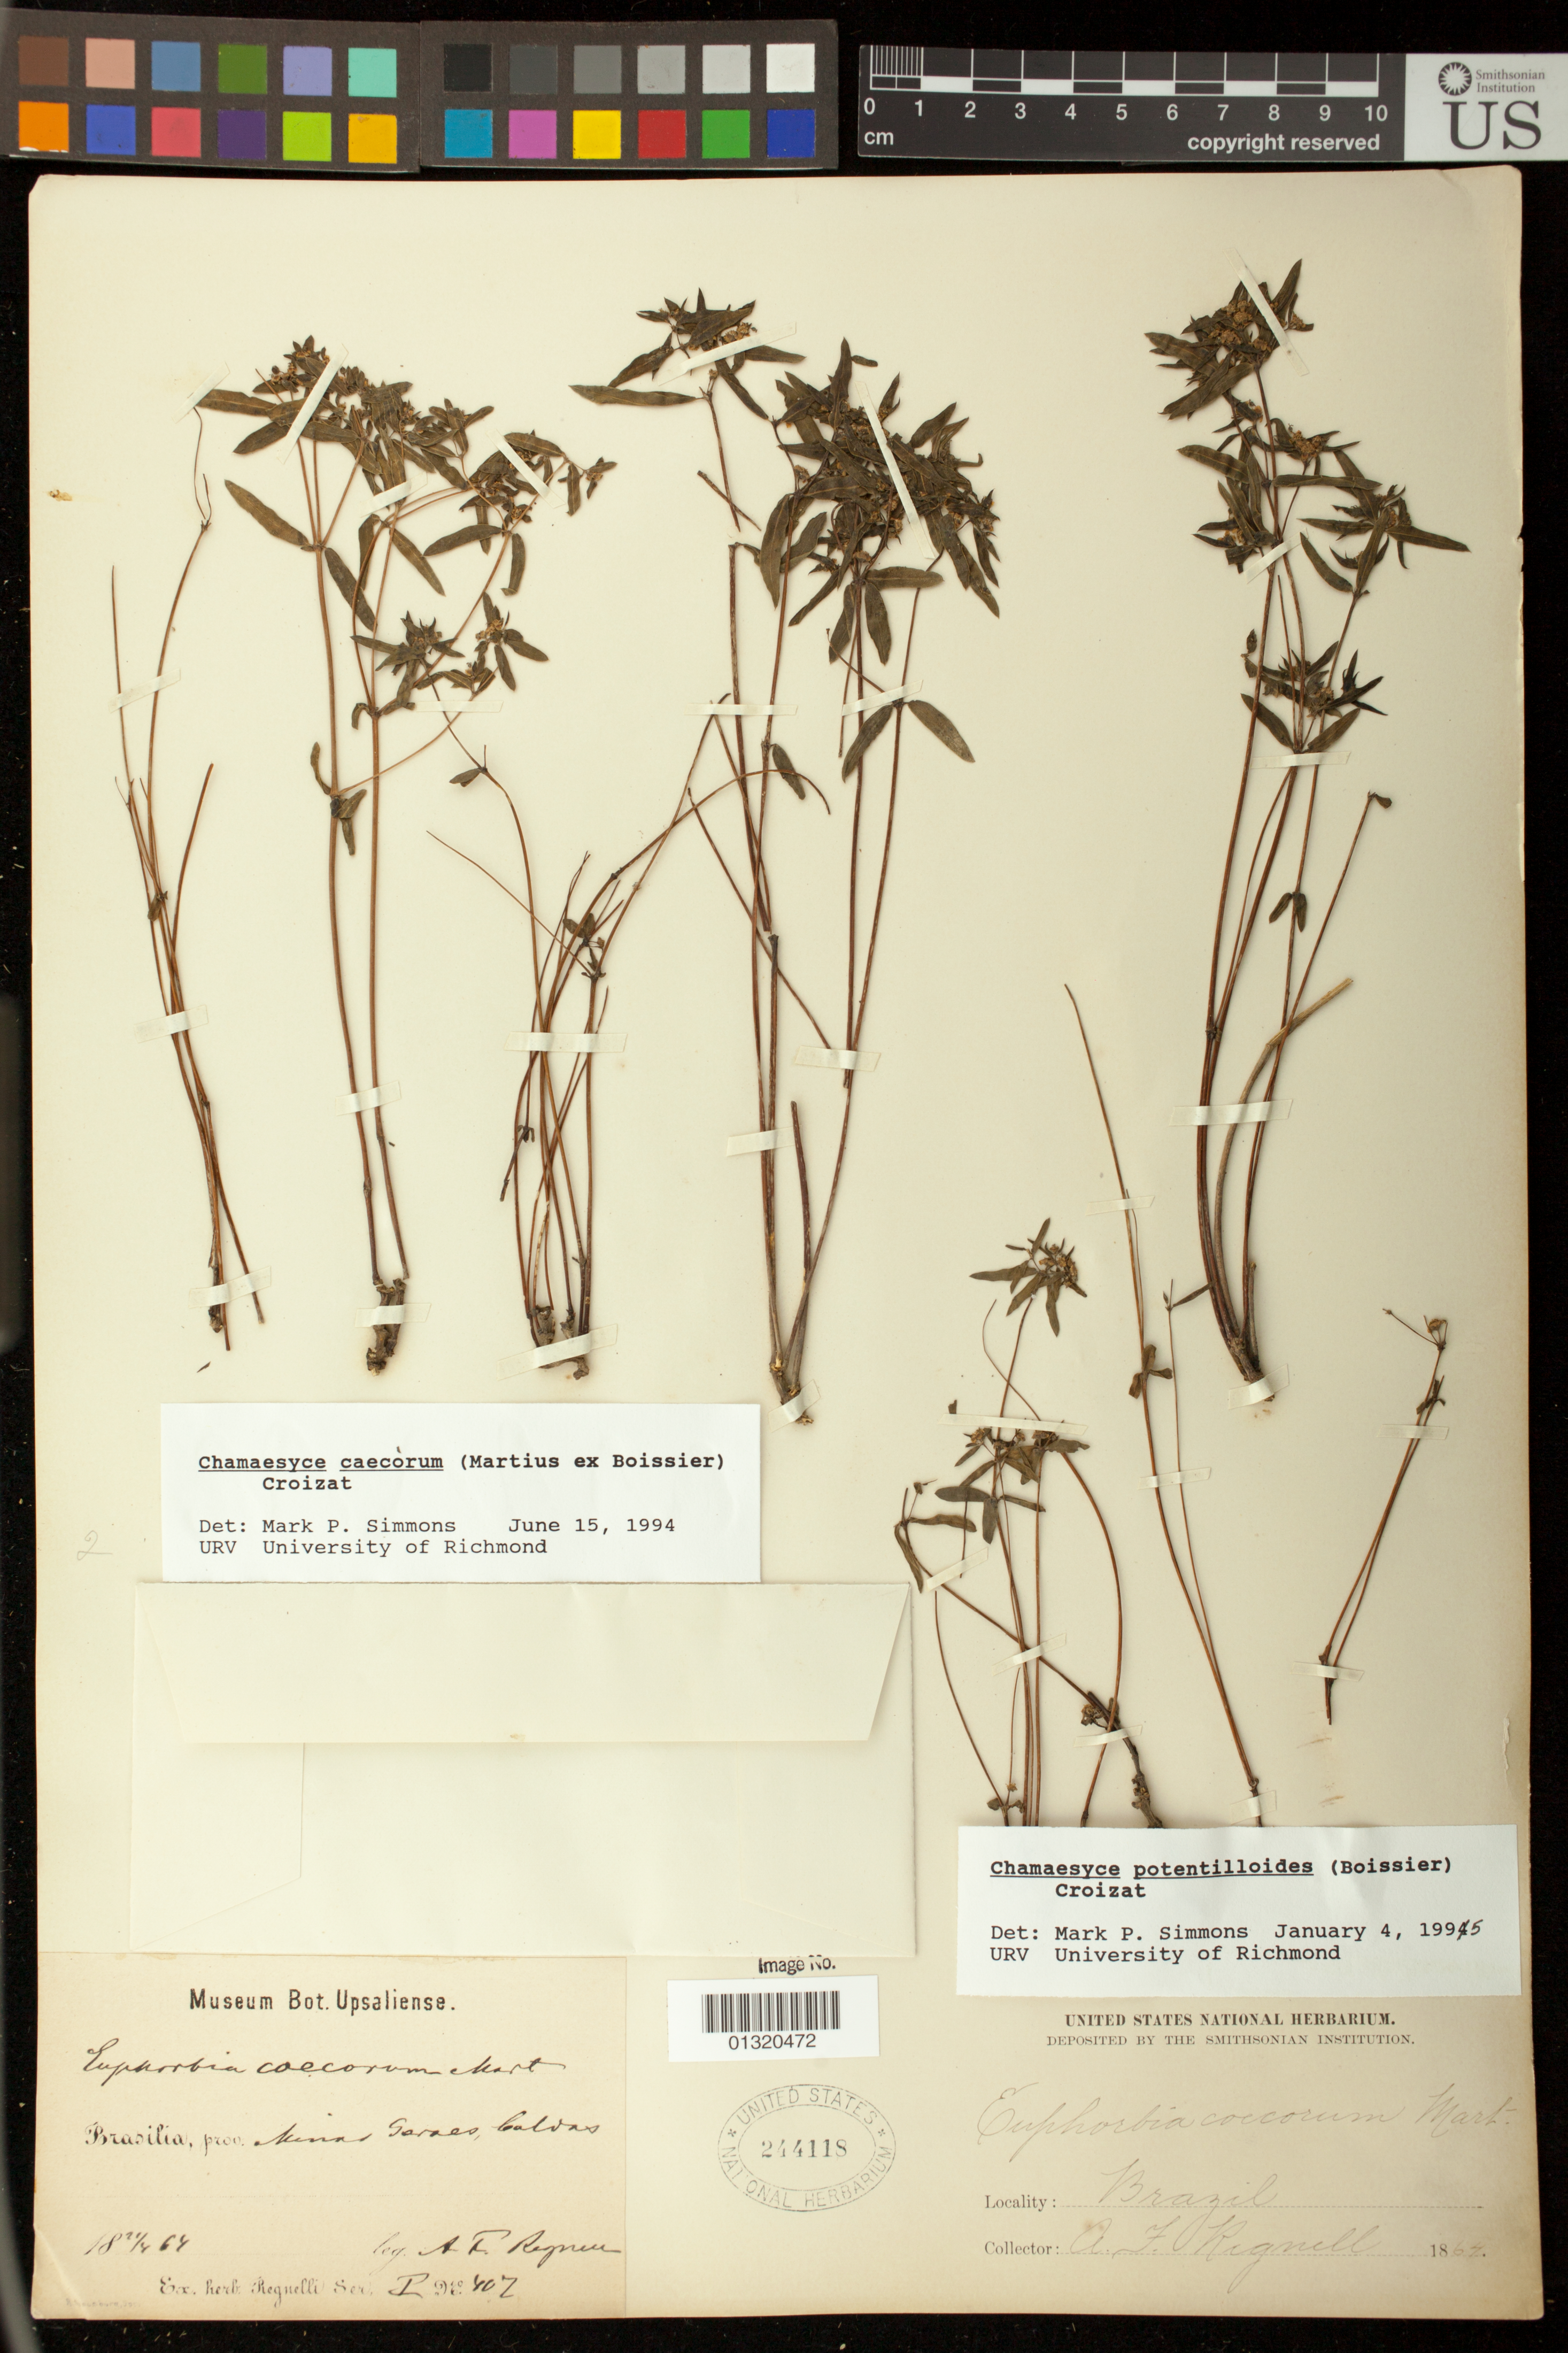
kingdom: Plantae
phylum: Tracheophyta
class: Magnoliopsida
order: Malpighiales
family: Euphorbiaceae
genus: Euphorbia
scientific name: Euphorbia potentilloides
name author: Boiss.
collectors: A. F. Regnell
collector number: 407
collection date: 1864-04-21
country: Brazil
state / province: Minas Gerais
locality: Caldas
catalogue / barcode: US 244118